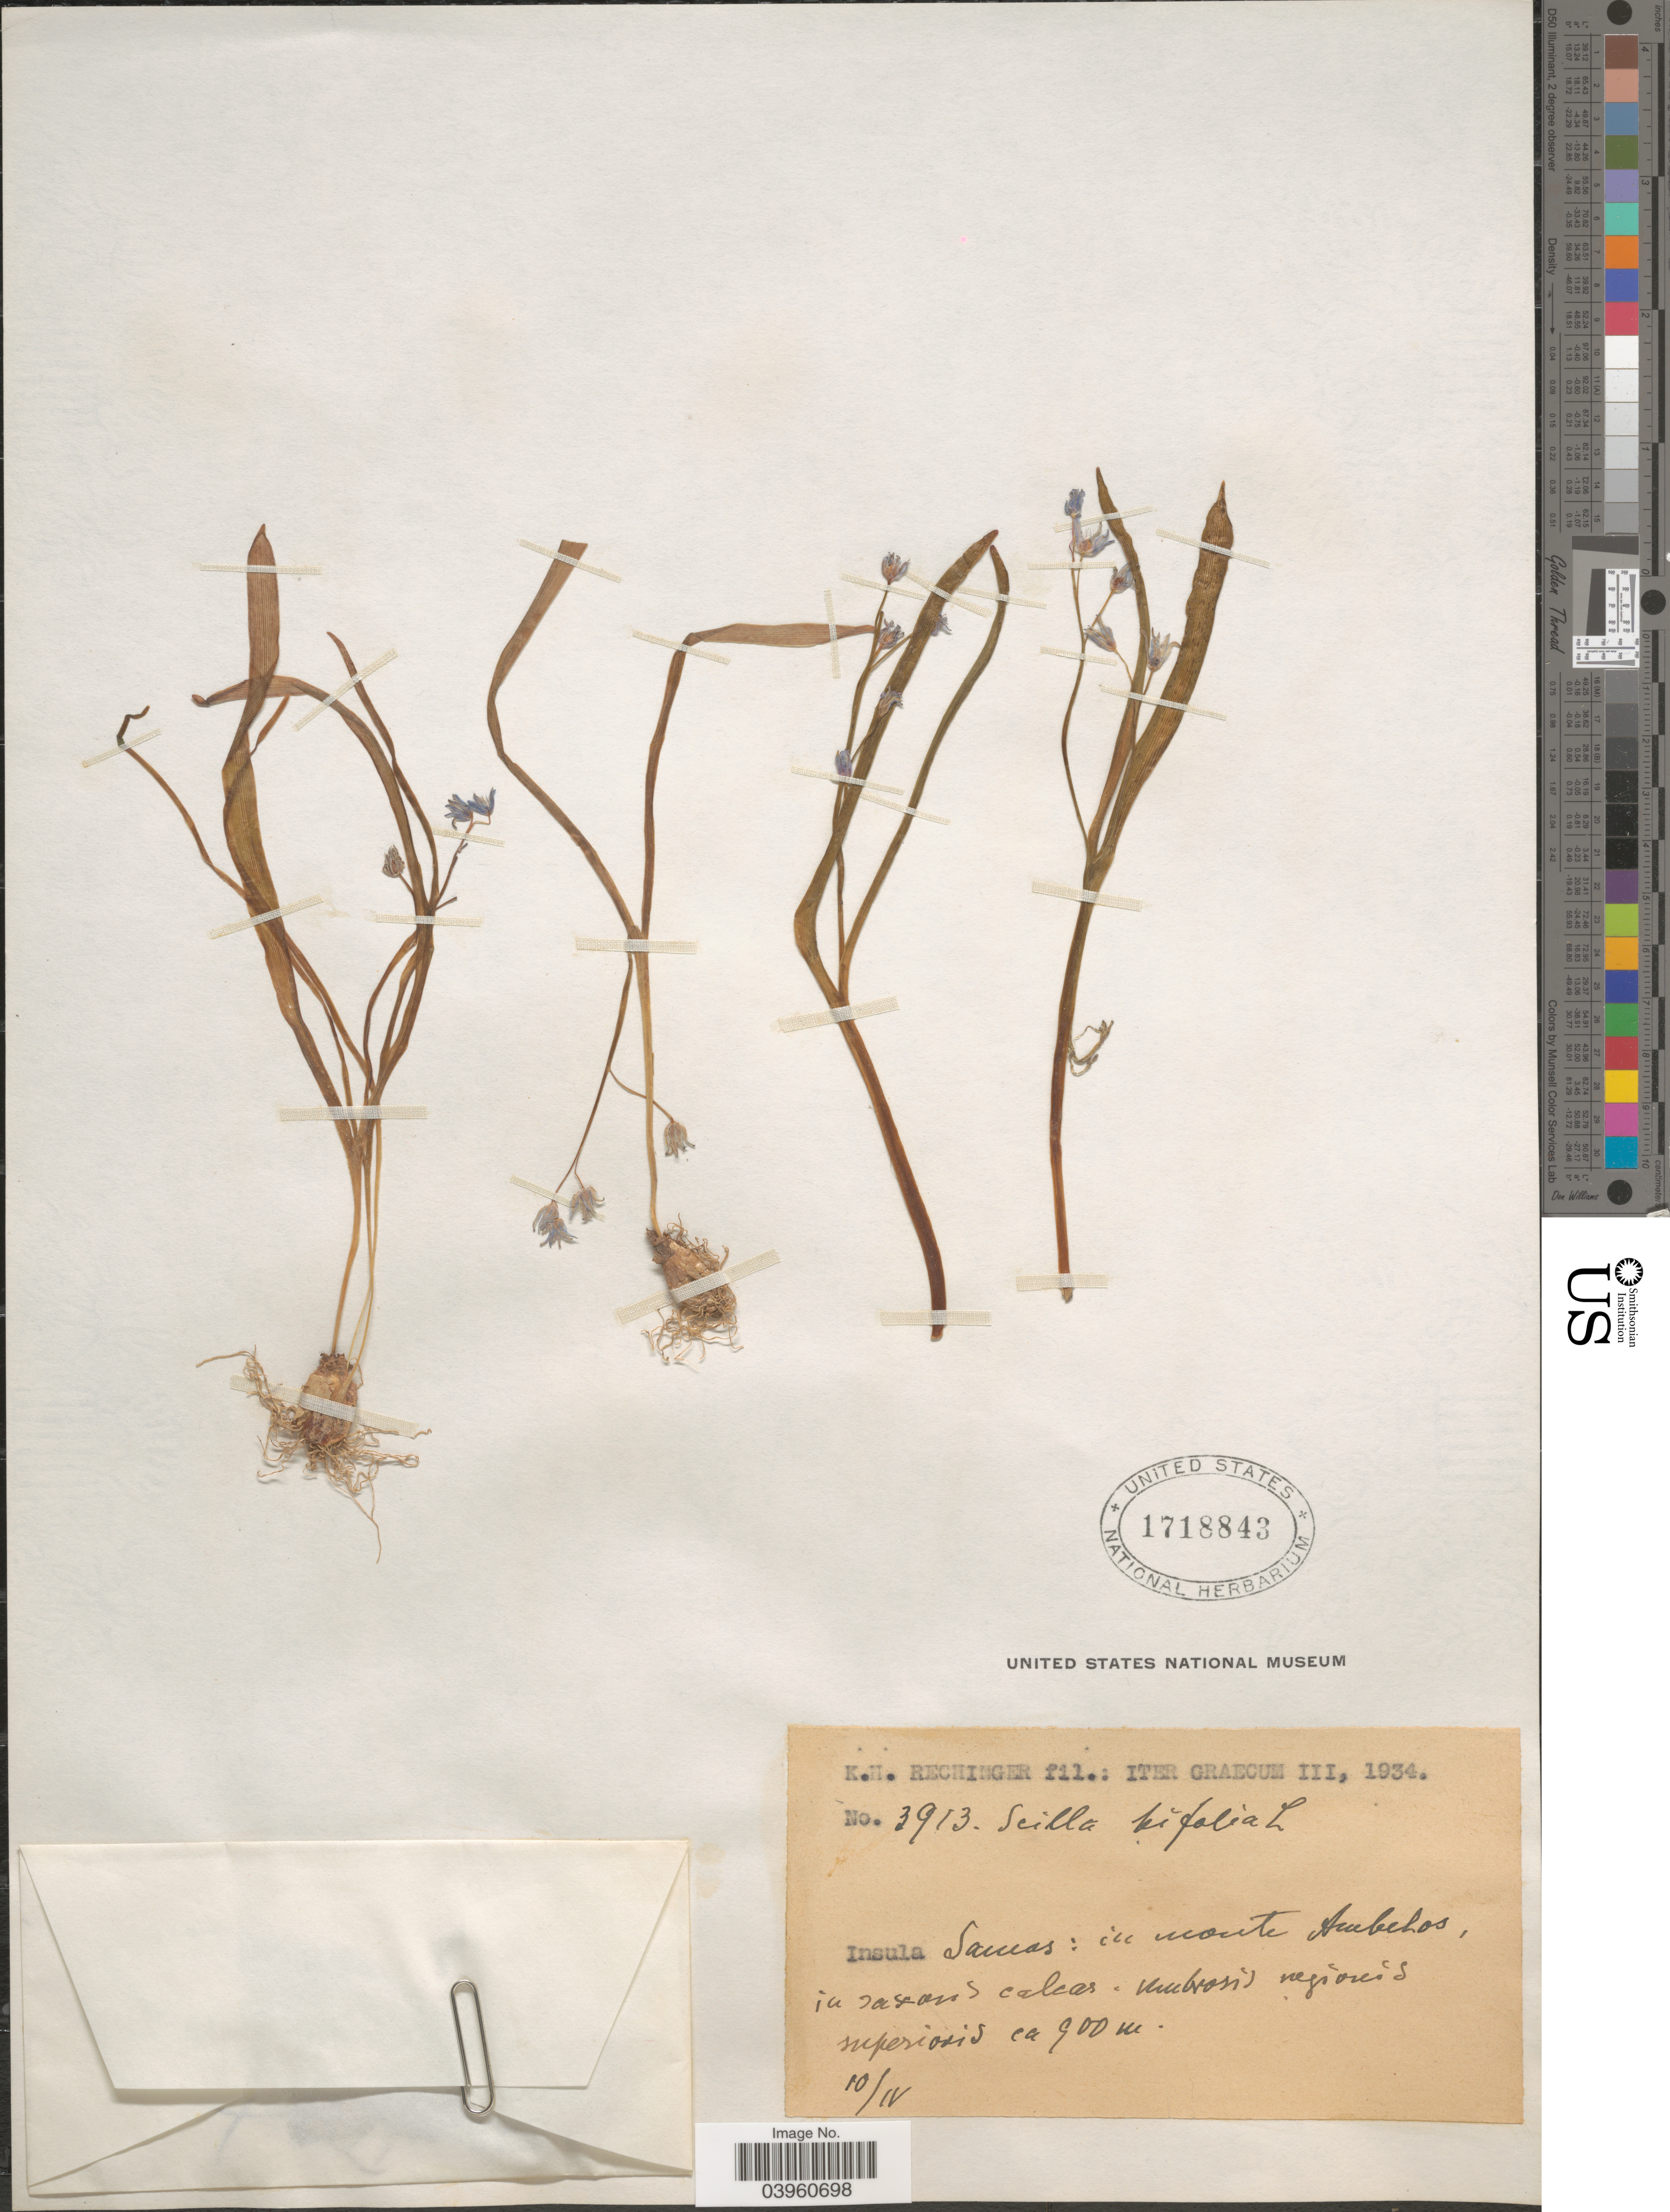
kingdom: Plantae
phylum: Tracheophyta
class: Liliopsida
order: Asparagales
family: Asparagaceae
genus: Scilla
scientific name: Scilla bifolia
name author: L.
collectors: K. H. Rechinger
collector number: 3913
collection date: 1934-04-10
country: Greece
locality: Iter Graecum III [unsure placement]. Insula Samas: in monte Ambehos, in saxosis calcar. umbrosis regionis superioris.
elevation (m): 900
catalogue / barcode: US 1718843